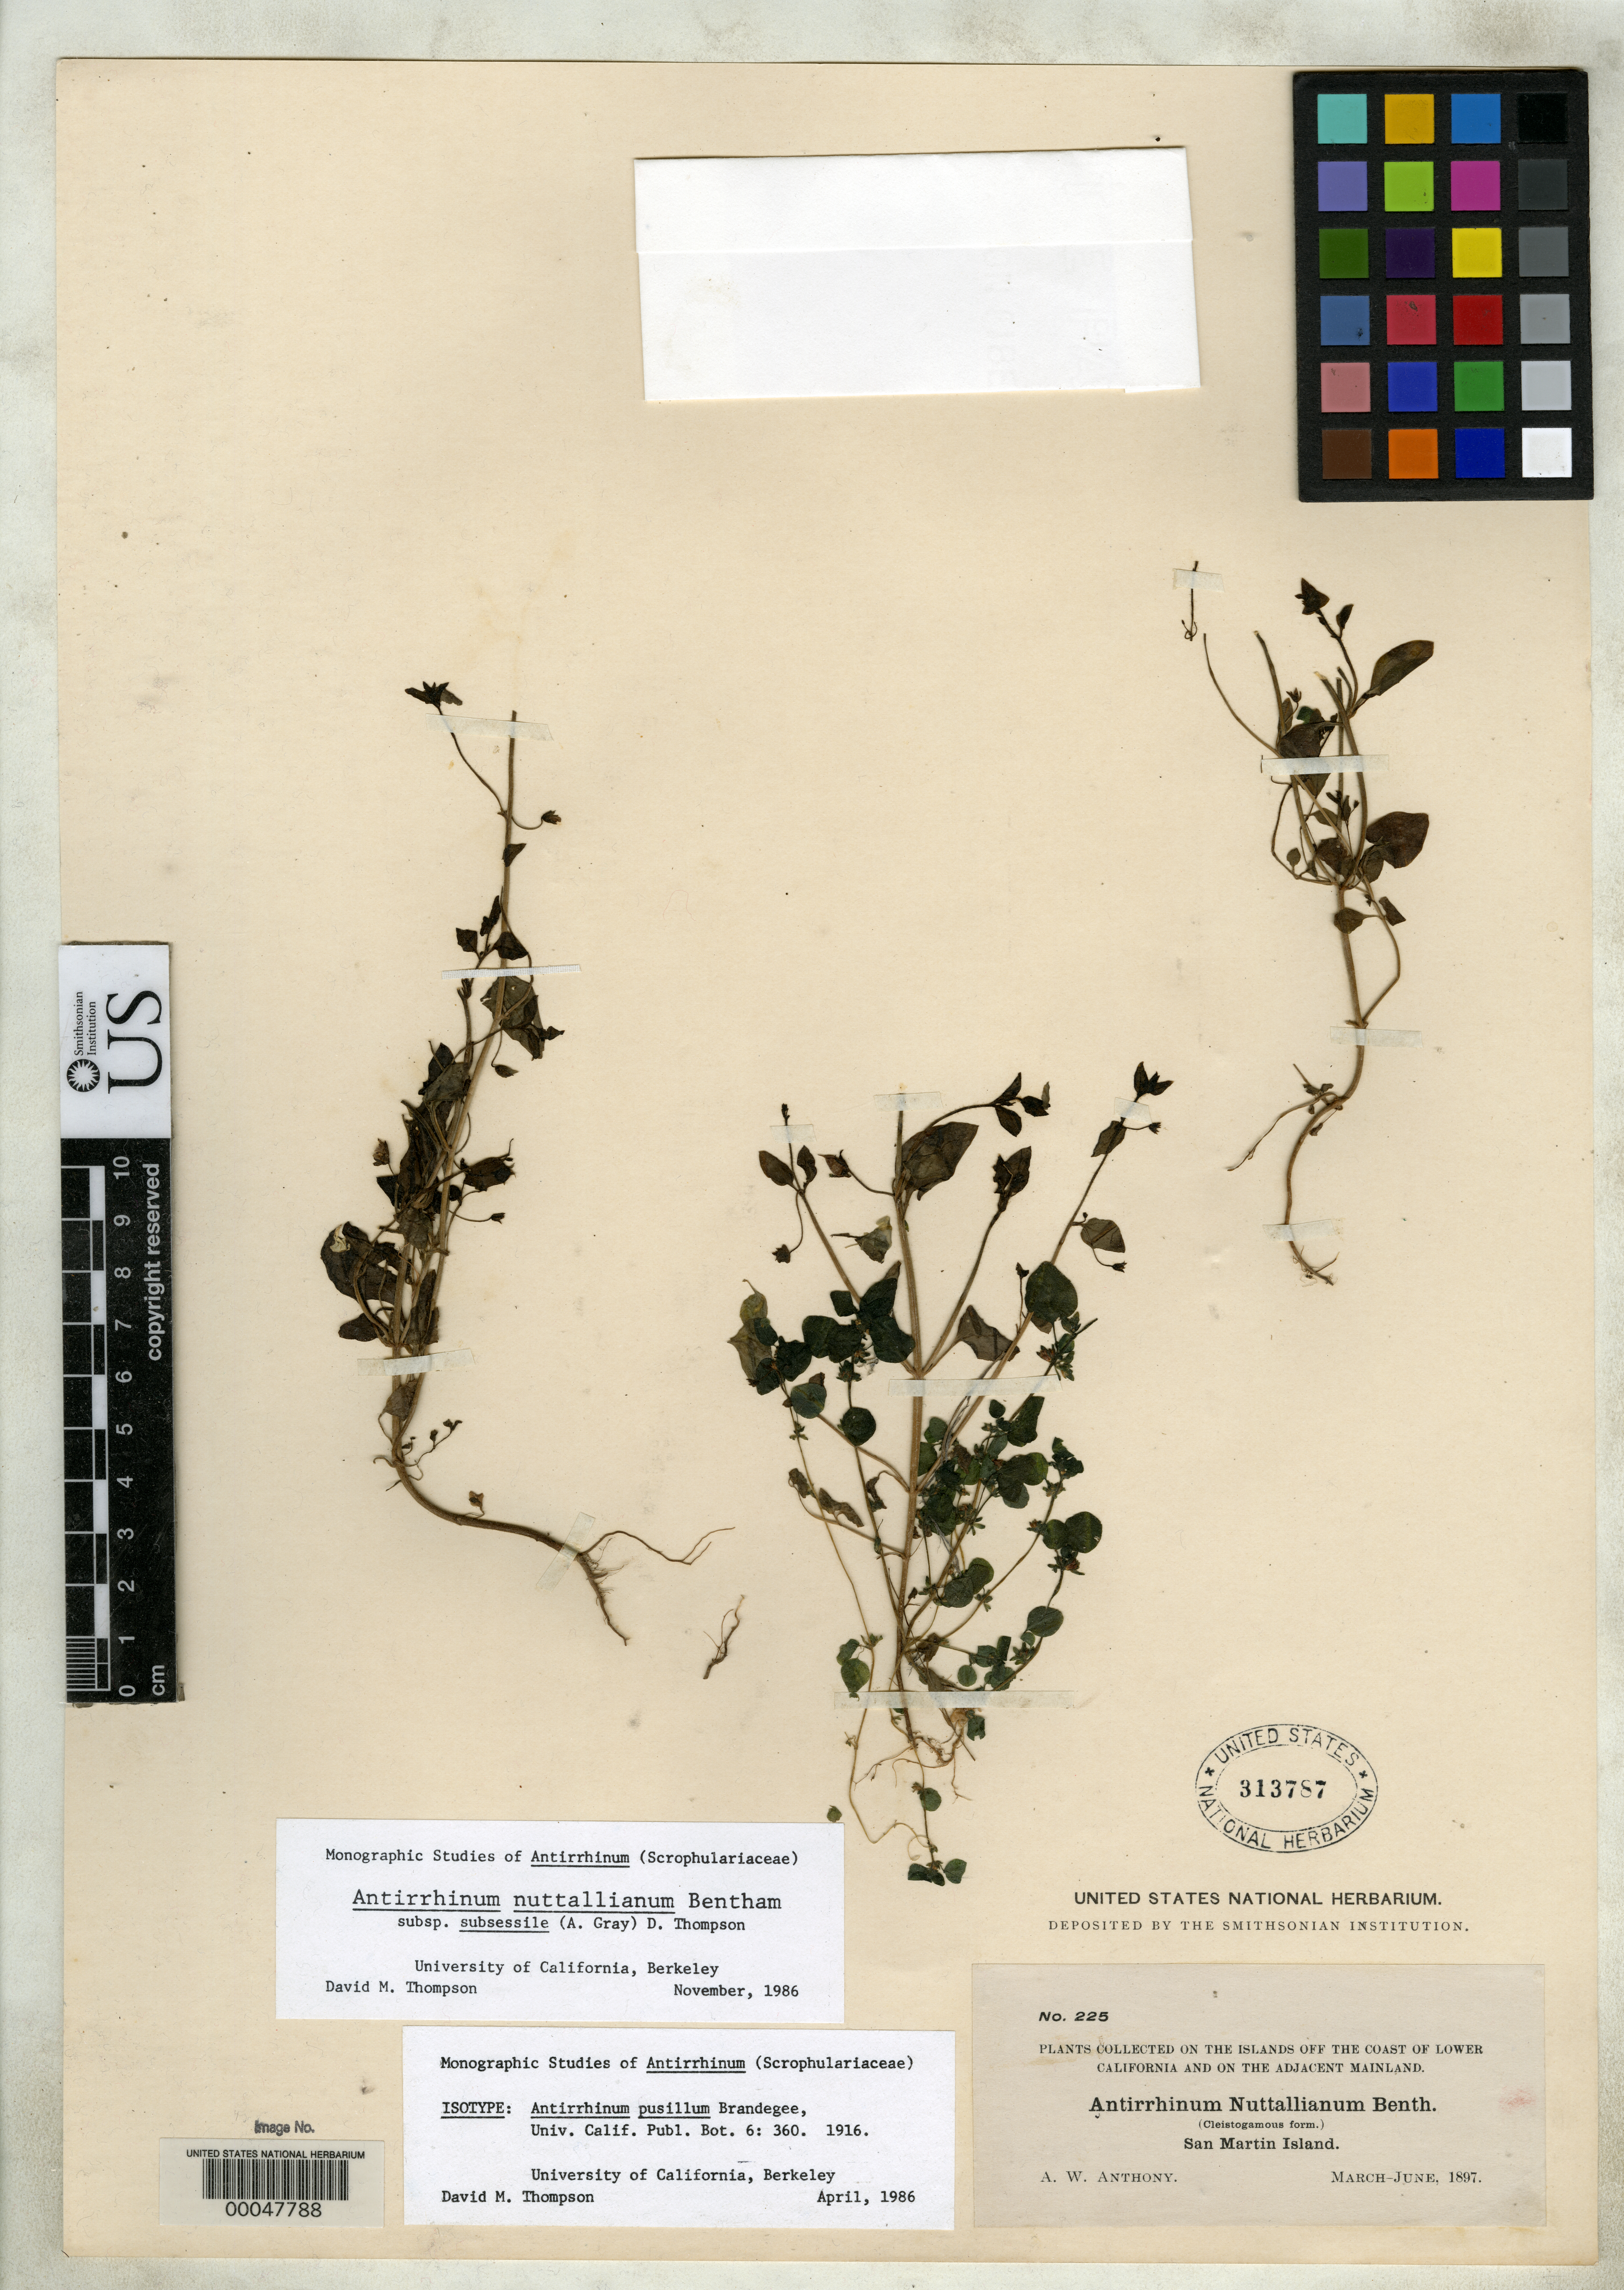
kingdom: Plantae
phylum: Tracheophyta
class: Magnoliopsida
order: Lamiales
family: Plantaginaceae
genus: Antirrhinum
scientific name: Antirrhinum pusillum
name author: Brandegee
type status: Isotype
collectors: T. S. Brandegee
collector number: A.W. Anthony 225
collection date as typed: Mar 1897 to -- Jun 1897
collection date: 1897-03/1897-06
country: Mexico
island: San Martin Island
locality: Lower California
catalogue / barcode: US 313787